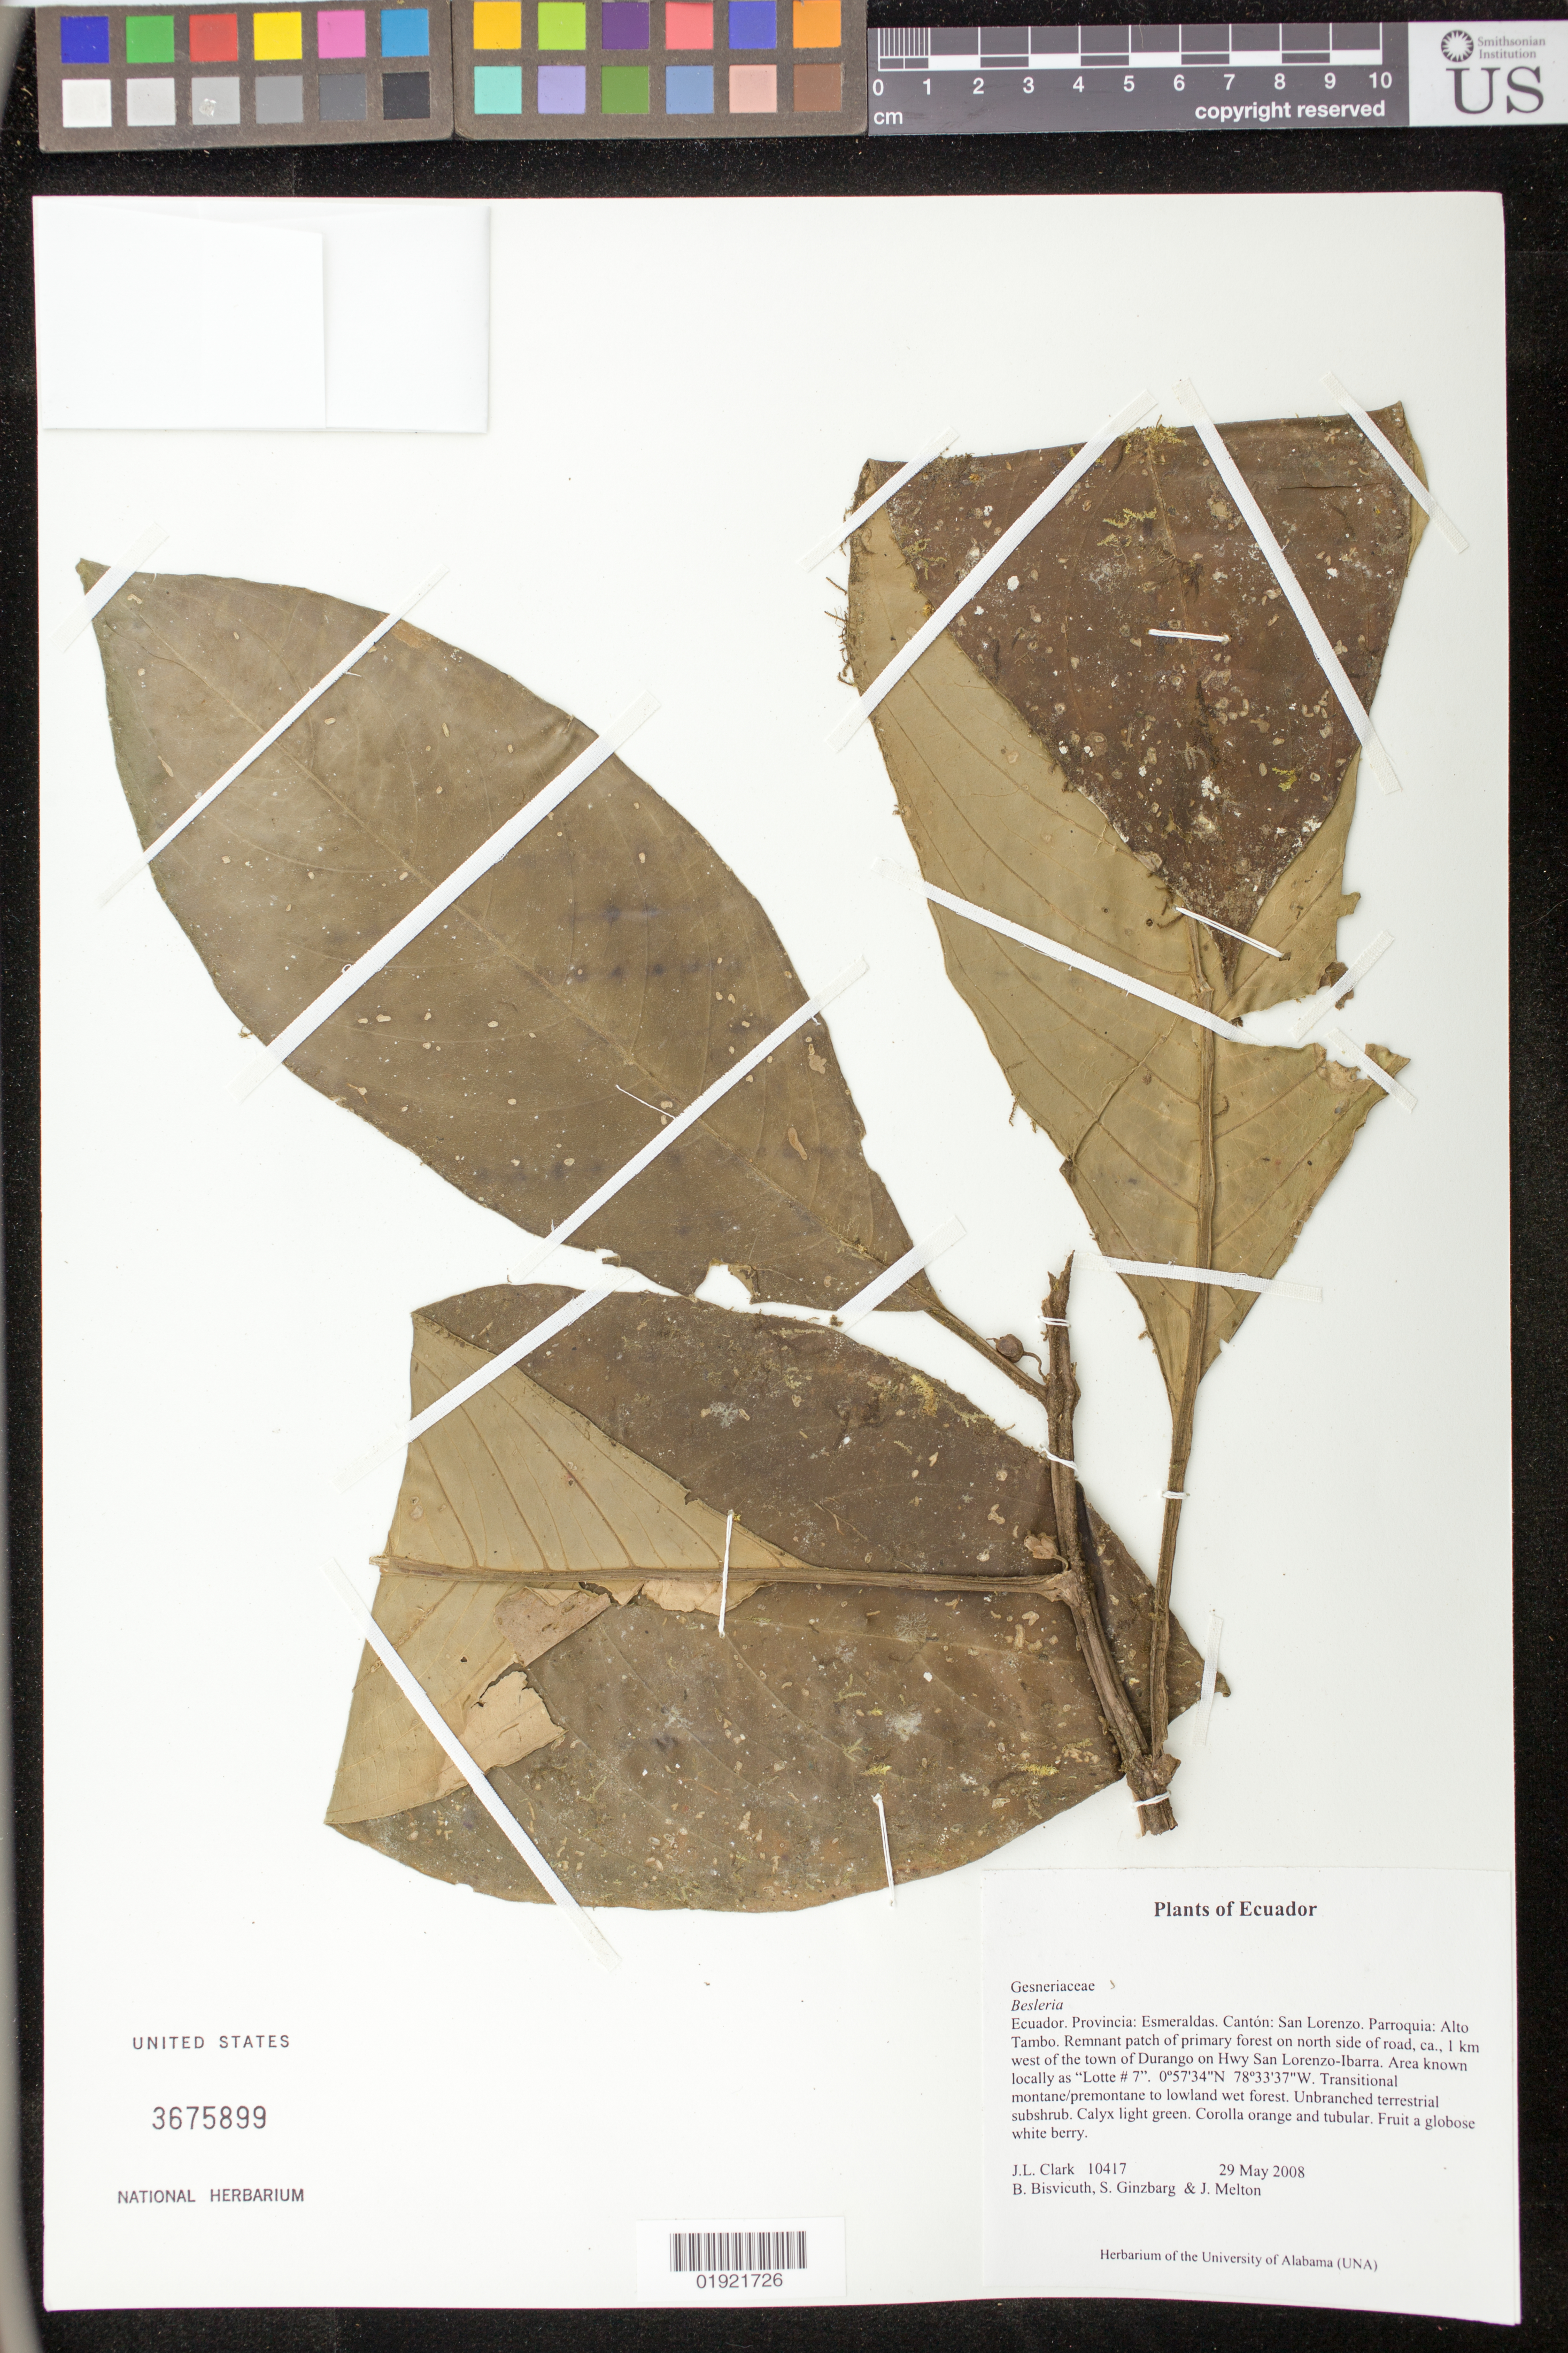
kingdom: Plantae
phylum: Tracheophyta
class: Magnoliopsida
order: Lamiales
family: Gesneriaceae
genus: Besleria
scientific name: Besleria sp.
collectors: J. L. Clark, B. Bisvicuth, S. Ginzbarg & J. Melton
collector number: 10417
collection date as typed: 29 May 2008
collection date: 2008-05-29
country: Ecuador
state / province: Esmeraldas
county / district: San Lorenzo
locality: Parroquia: Alto Tambo. Remnant patch of primary forest on north side of road, ca., 1 km west of town of Durango on Hwy San Lorenzo-Ibarra. Area known locally as "Lotte #7"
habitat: Transitional montane/premontane to lowland wet forest.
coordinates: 0 57 34 N, 78 33 37 W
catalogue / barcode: US 3675899